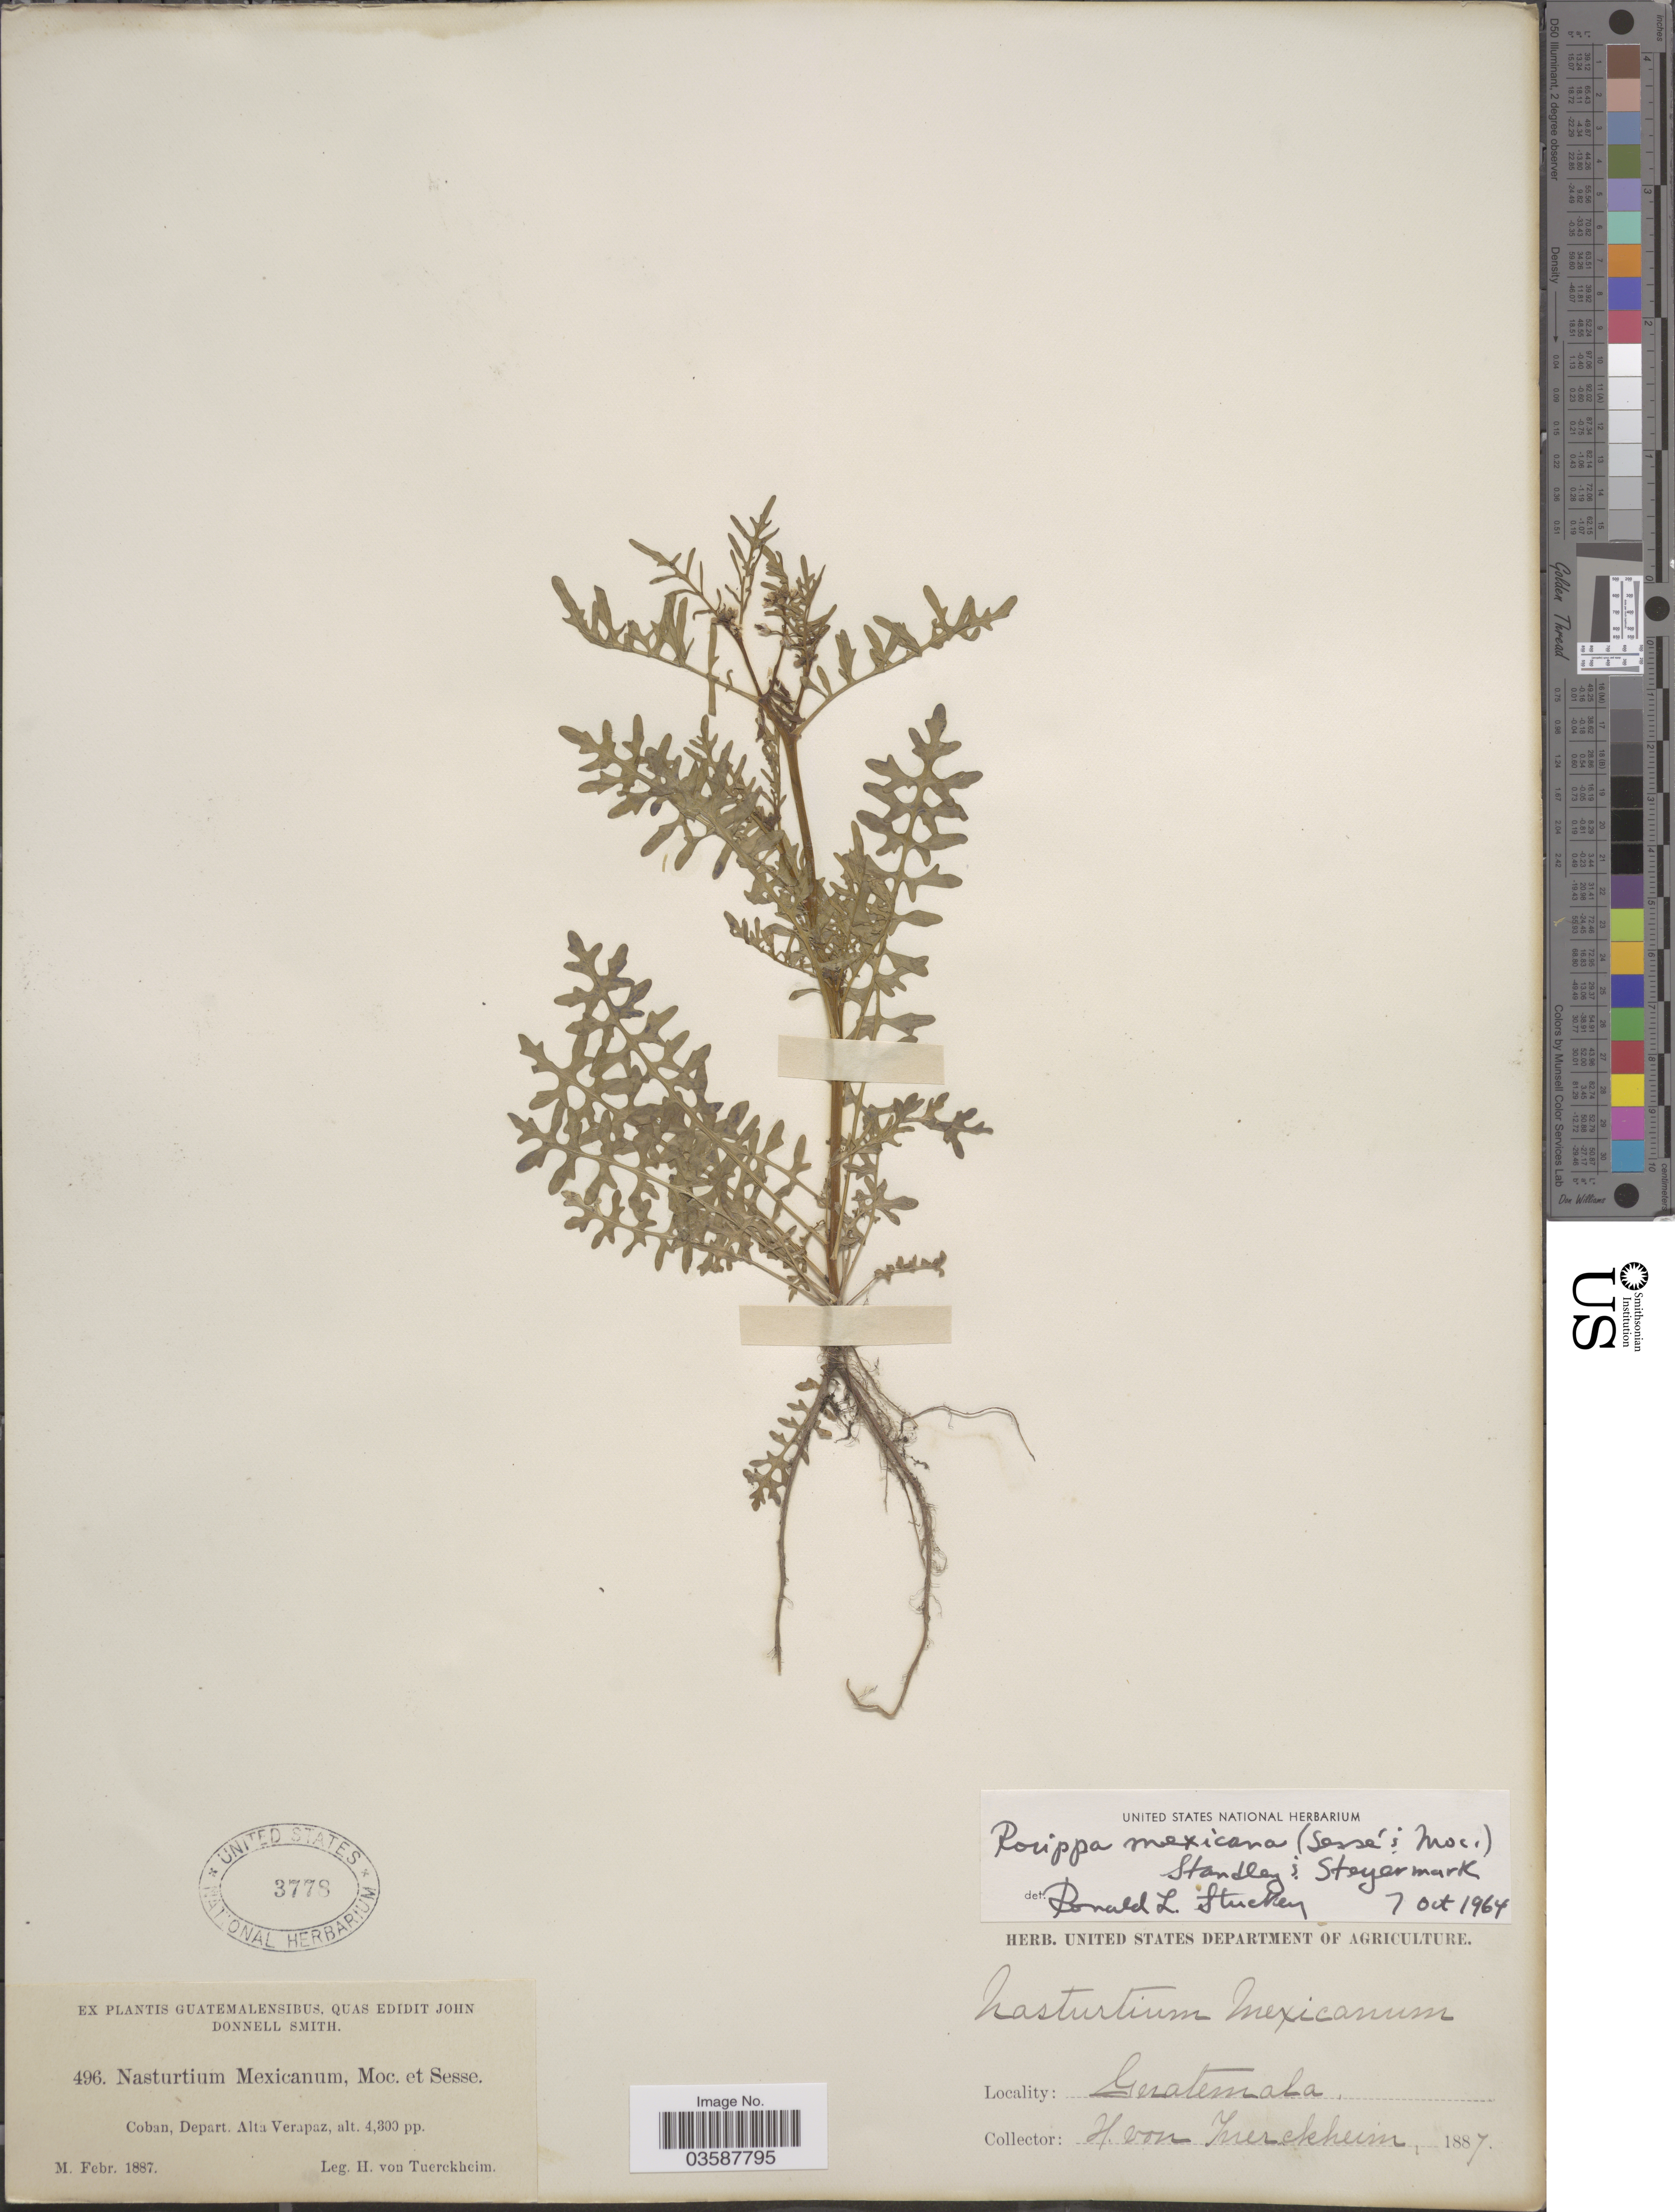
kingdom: Plantae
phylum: Tracheophyta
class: Magnoliopsida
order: Brassicales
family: Brassicaceae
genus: Rorippa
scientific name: Rorippa mexicana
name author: (Moc.) Standl. & Steyerm.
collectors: H. von Türckheim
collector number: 496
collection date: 1887-02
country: Guatemala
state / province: Alta Verapaz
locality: Cobán, Depart. Alta Verapaz.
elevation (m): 1311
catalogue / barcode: US 3778